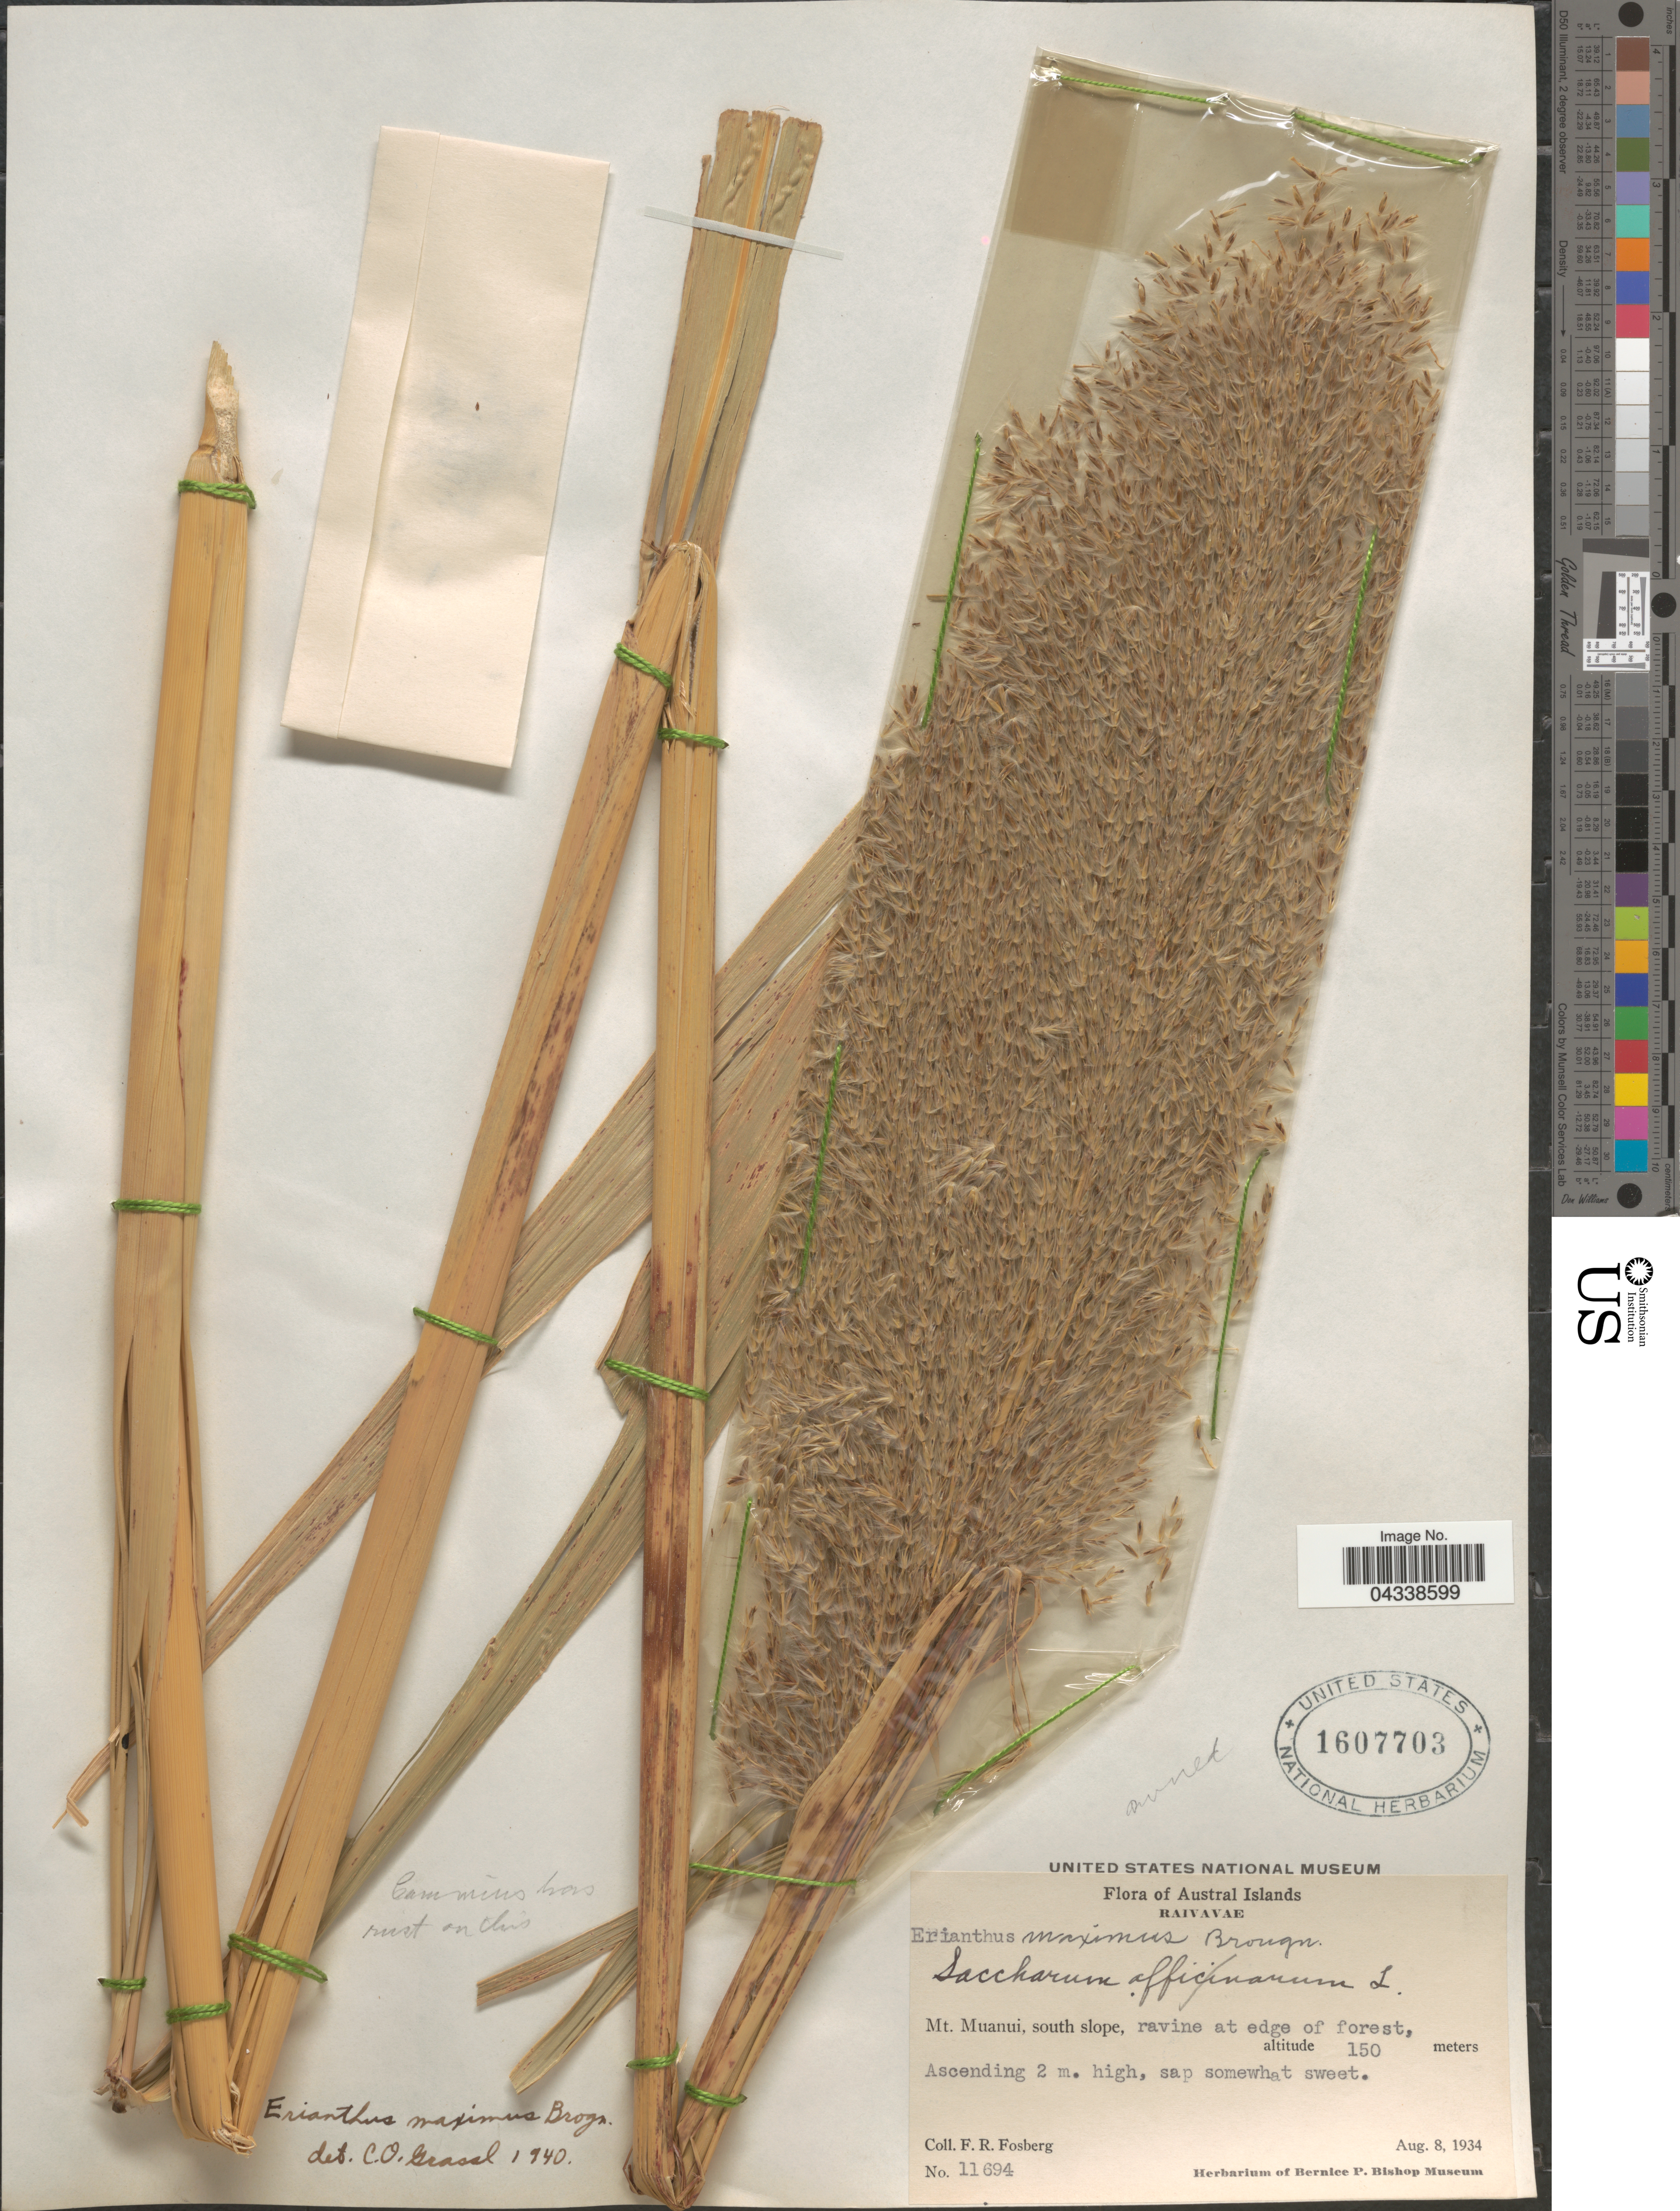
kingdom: Plantae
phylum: Tracheophyta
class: Liliopsida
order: Poales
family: Poaceae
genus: Saccharum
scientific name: Saccharum maximum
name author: (Brongn.) Trin.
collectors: F. R. Fosberg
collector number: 11694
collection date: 1934-08-08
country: French Polynesia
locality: Austral Islands. Raivavae. Mt. Muanui, south slope.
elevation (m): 150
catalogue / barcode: US 1607703